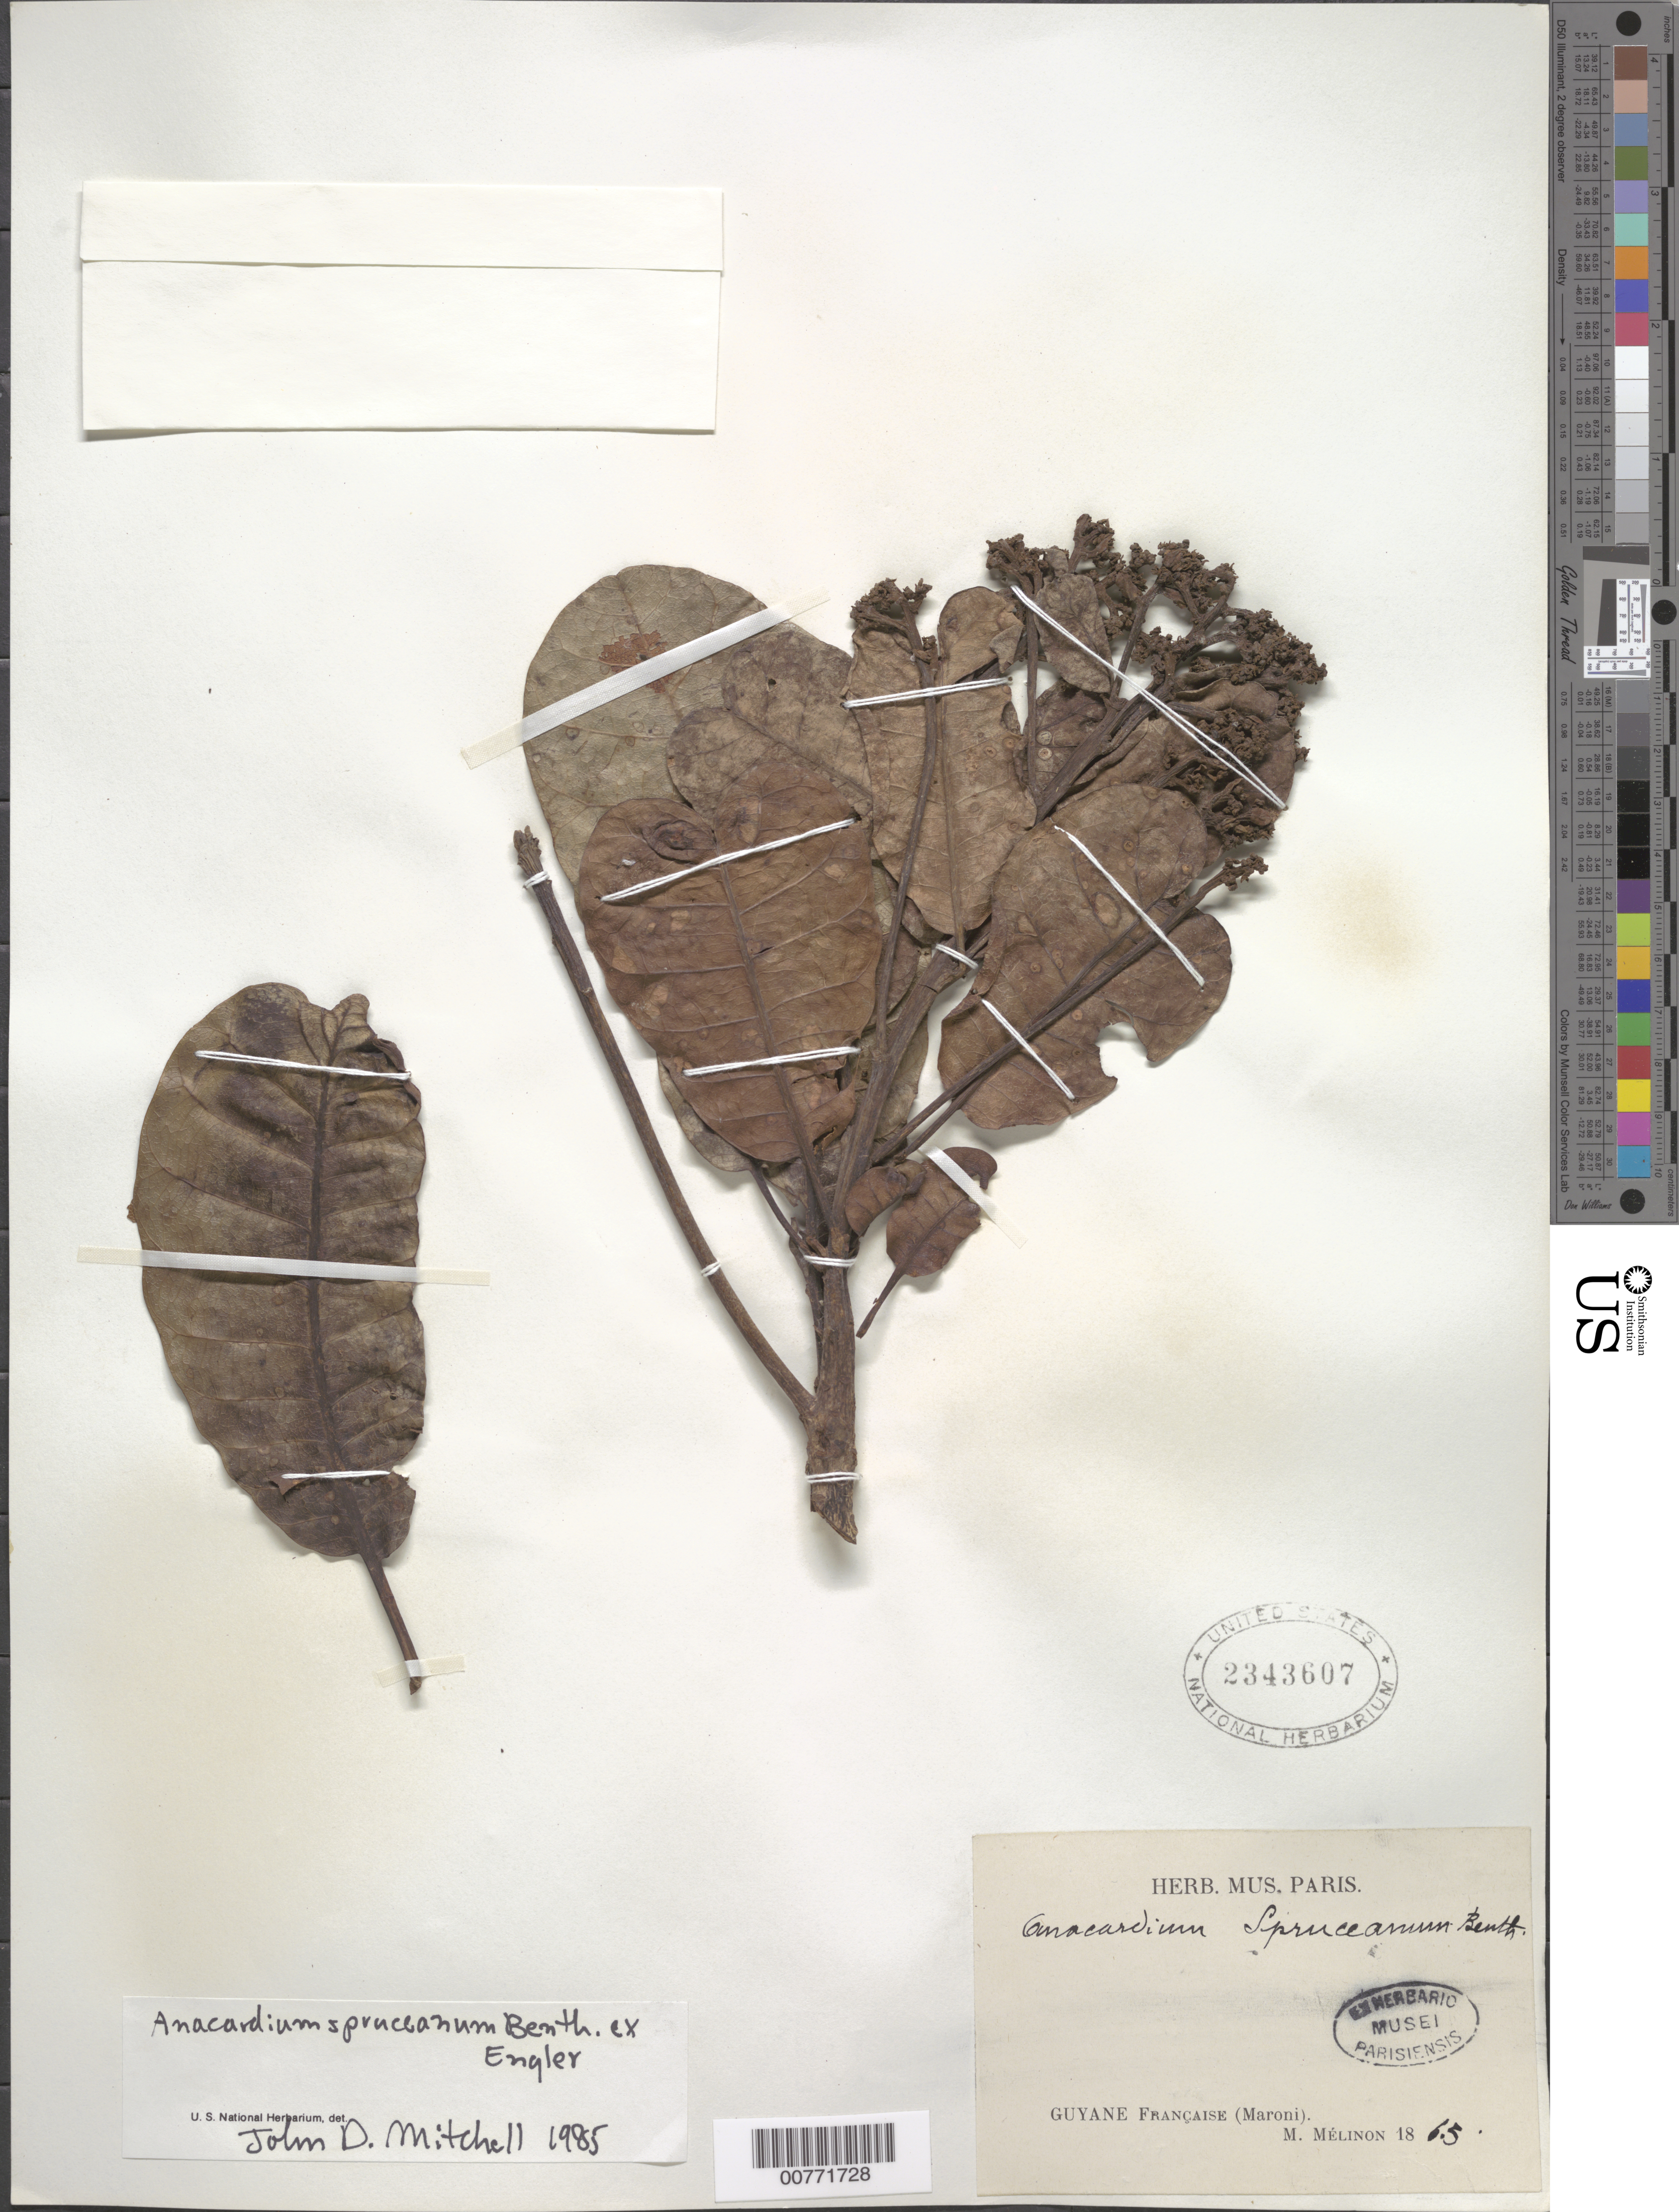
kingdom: Plantae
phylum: Tracheophyta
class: Magnoliopsida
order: Sapindales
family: Anacardiaceae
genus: Anacardium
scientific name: Anacardium spruceanum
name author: Benth. ex Engl.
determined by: Mitchell, John D.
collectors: E. Mélinon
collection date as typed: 1865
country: French Guiana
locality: Maroni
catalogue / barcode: US 2343607